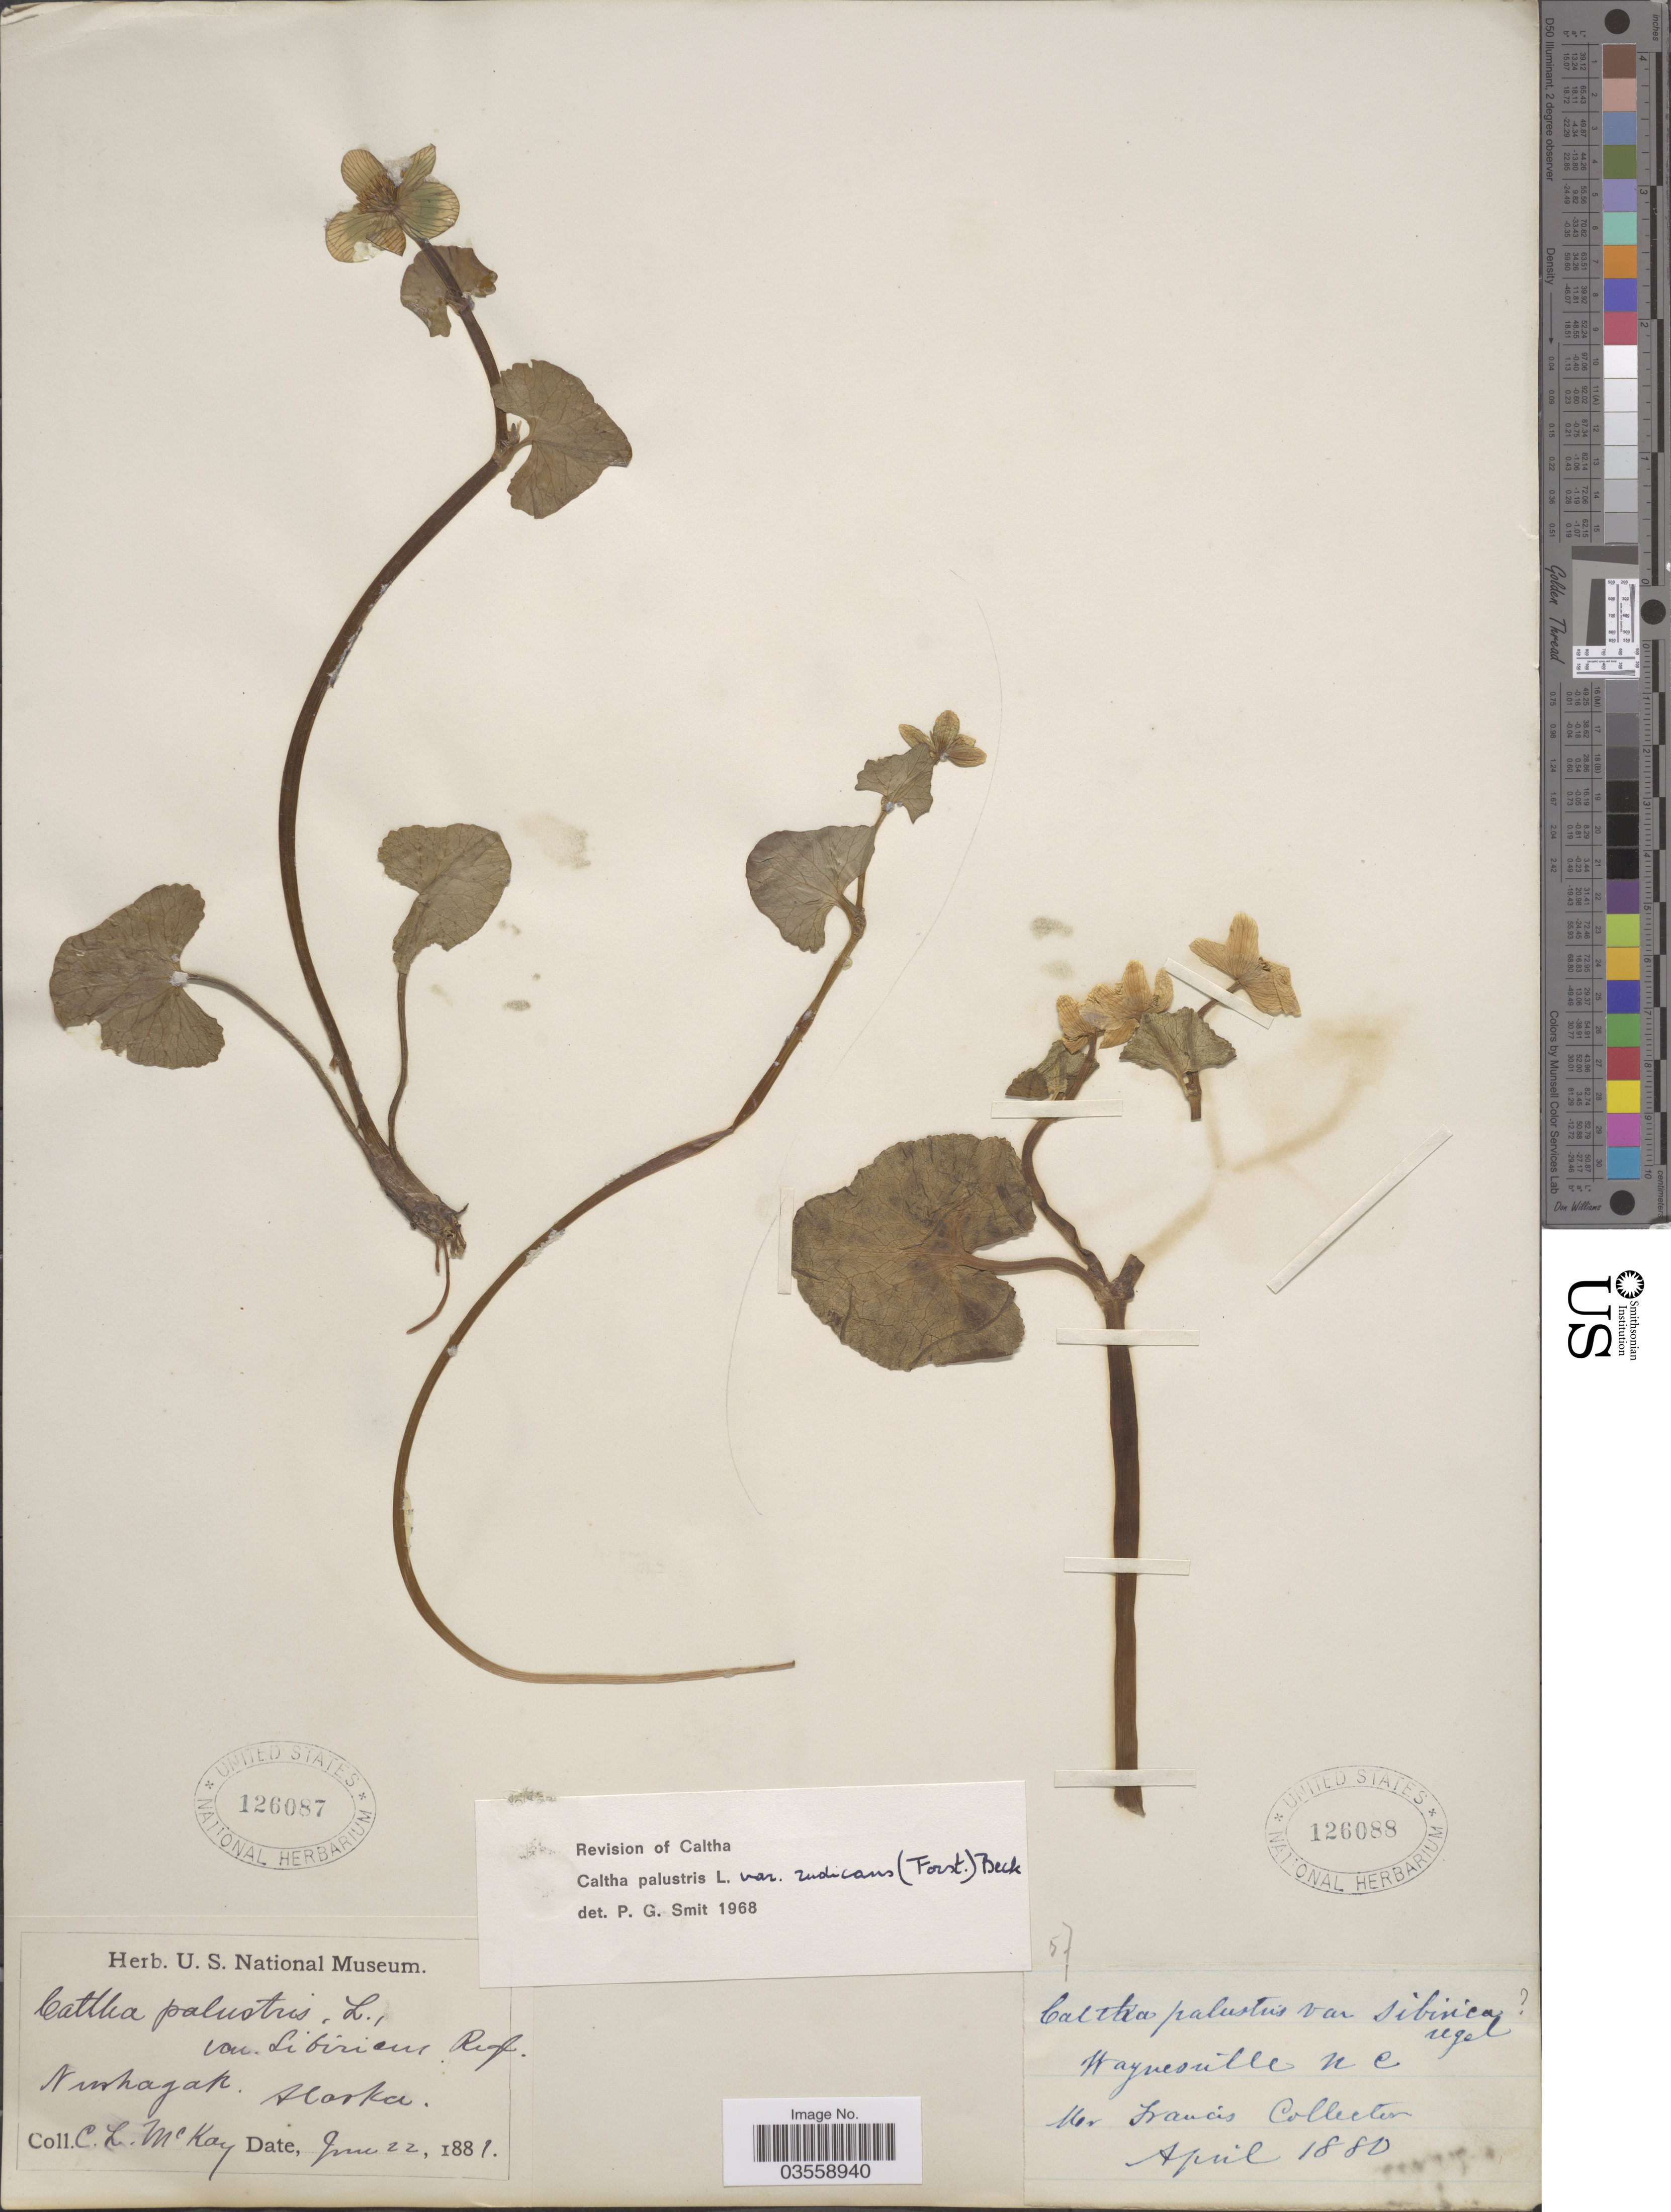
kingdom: Plantae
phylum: Tracheophyta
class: Magnoliopsida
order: Ranunculales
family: Ranunculaceae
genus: Caltha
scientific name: Caltha palustris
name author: L.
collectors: Mr. Francis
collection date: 1880-04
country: United States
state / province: North Carolina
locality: Waynesville.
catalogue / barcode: US 126088-2